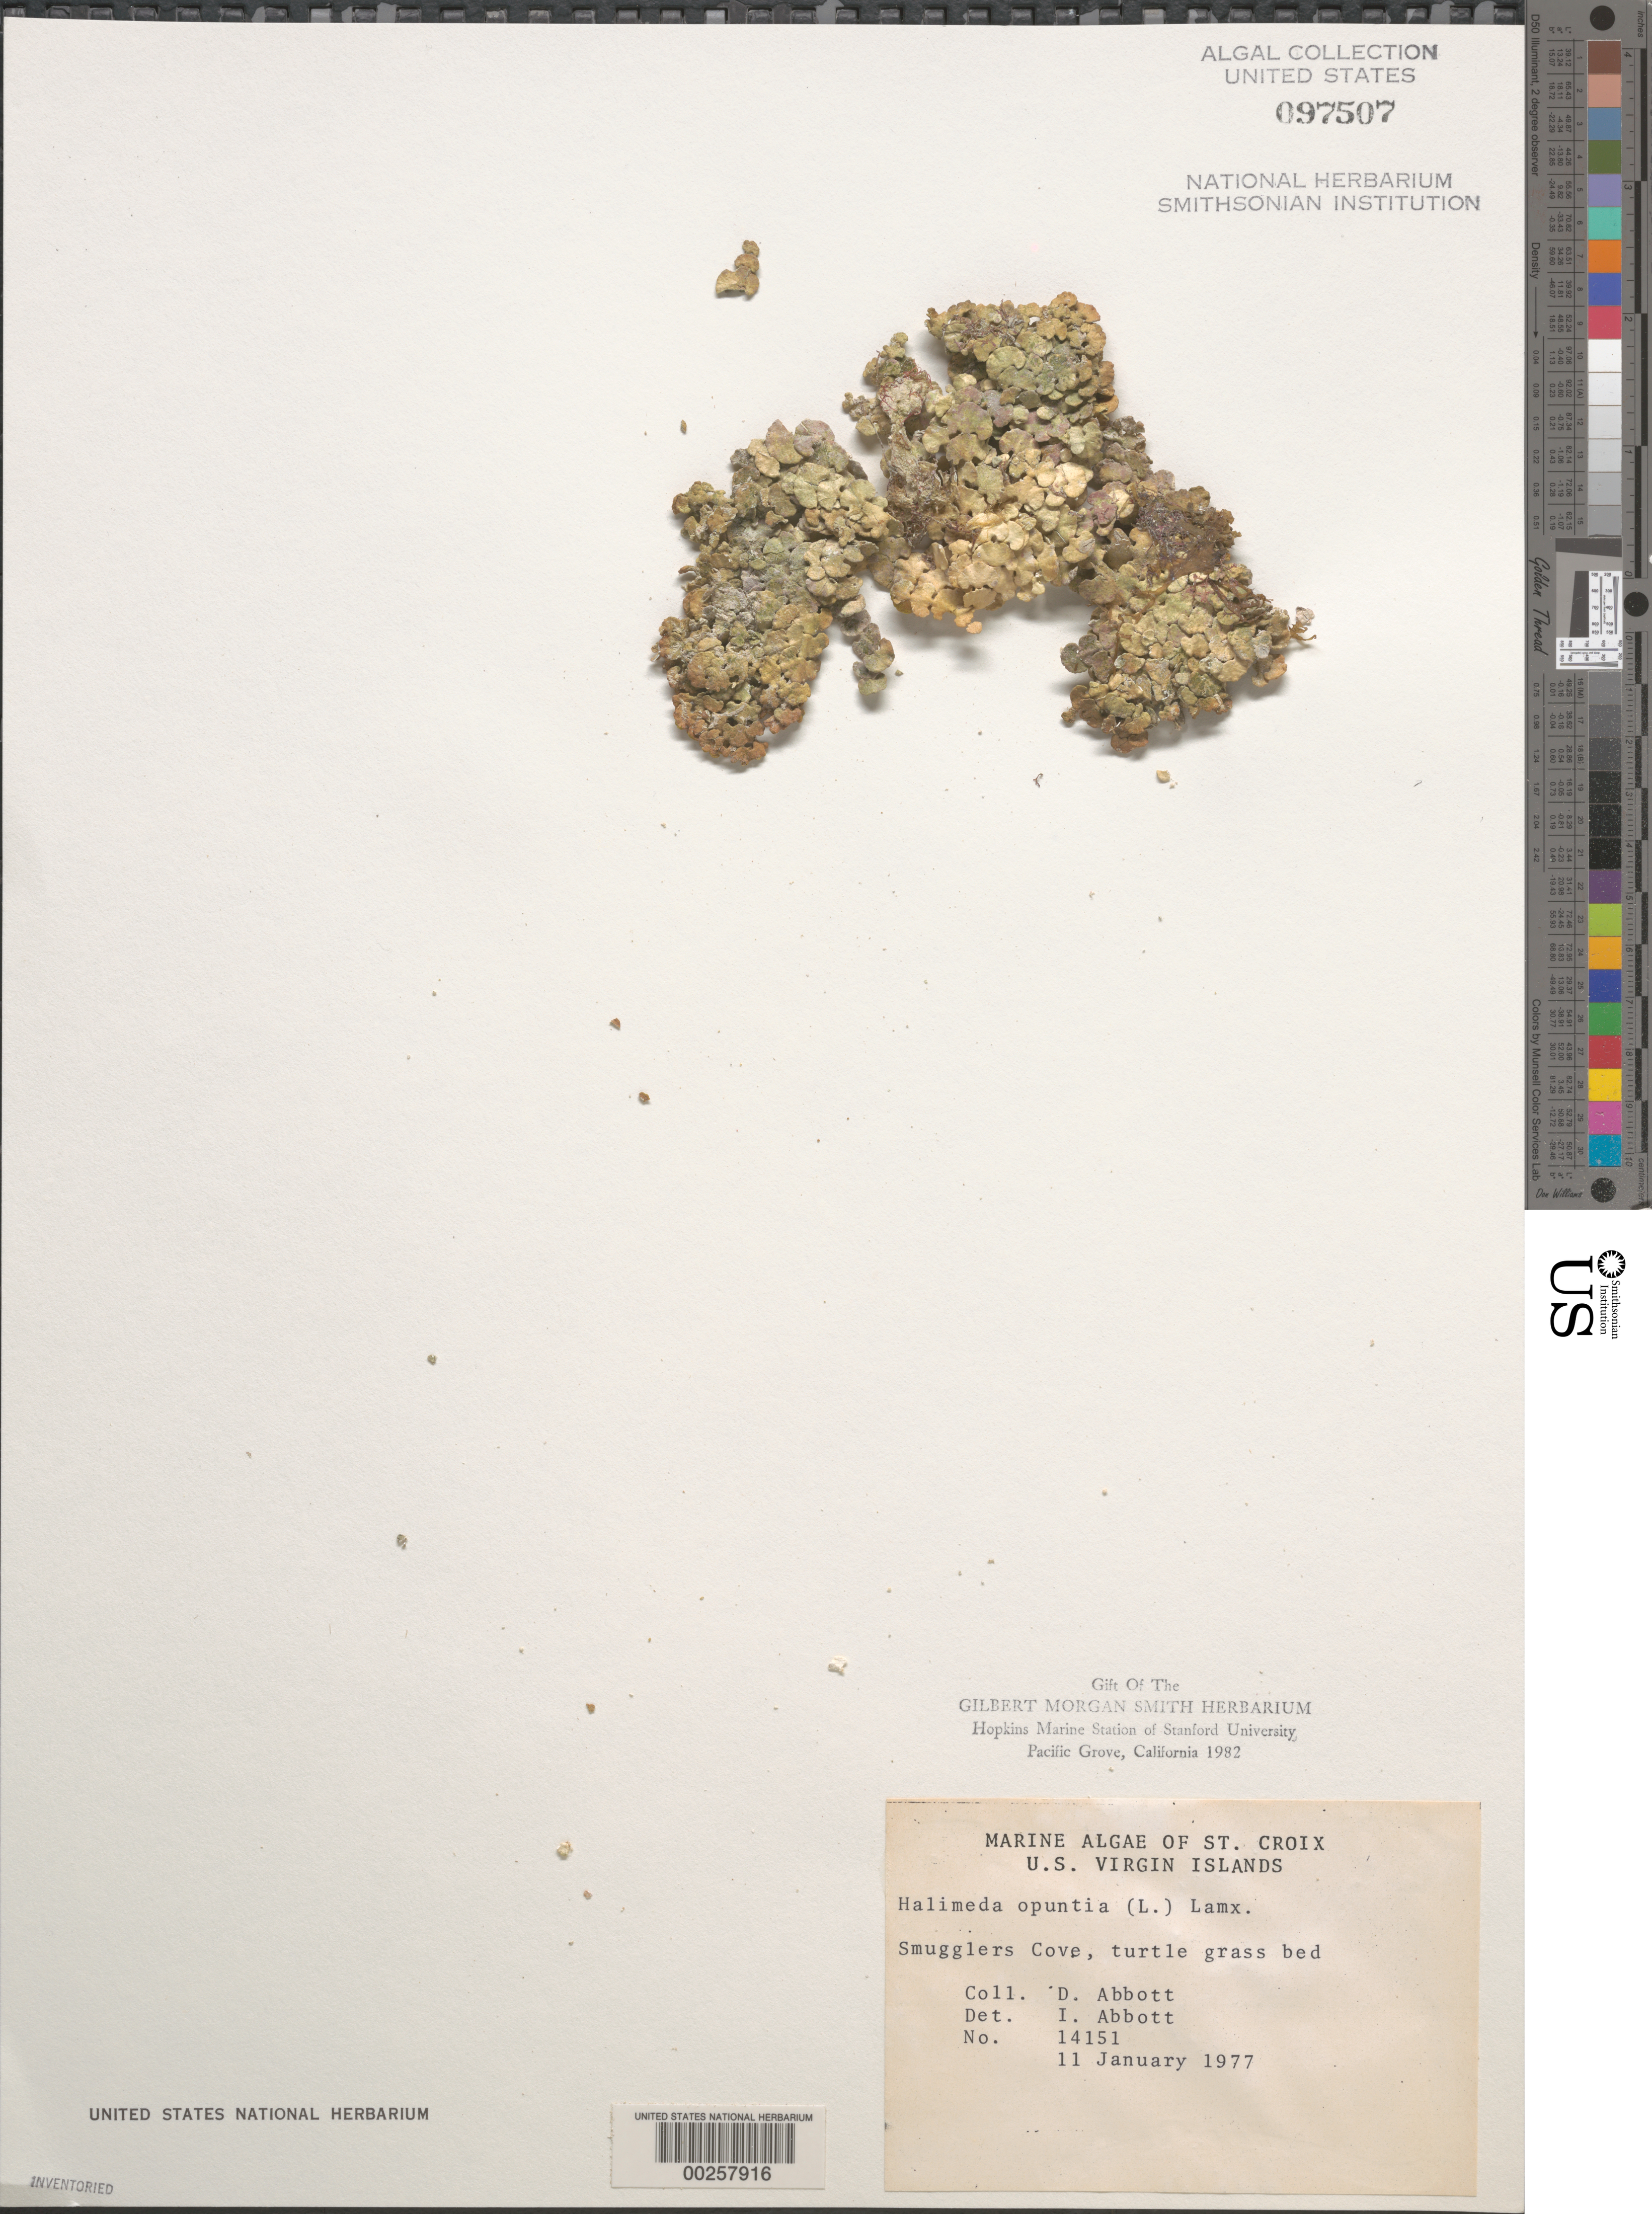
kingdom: Plantae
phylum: Chlorophyta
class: Ulvophyceae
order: Bryopsidales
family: Halimedaceae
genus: Halimeda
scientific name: Halimeda opuntia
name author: (L.) J.V.Lamouroux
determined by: Abbott, Isabella A.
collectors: D. P. Abbott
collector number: IAA 14151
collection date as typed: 11 Jan 1977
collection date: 1977-01-11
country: U.S. Virgin Islands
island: St. Croix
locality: Smuggler's Cove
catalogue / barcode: US 97507